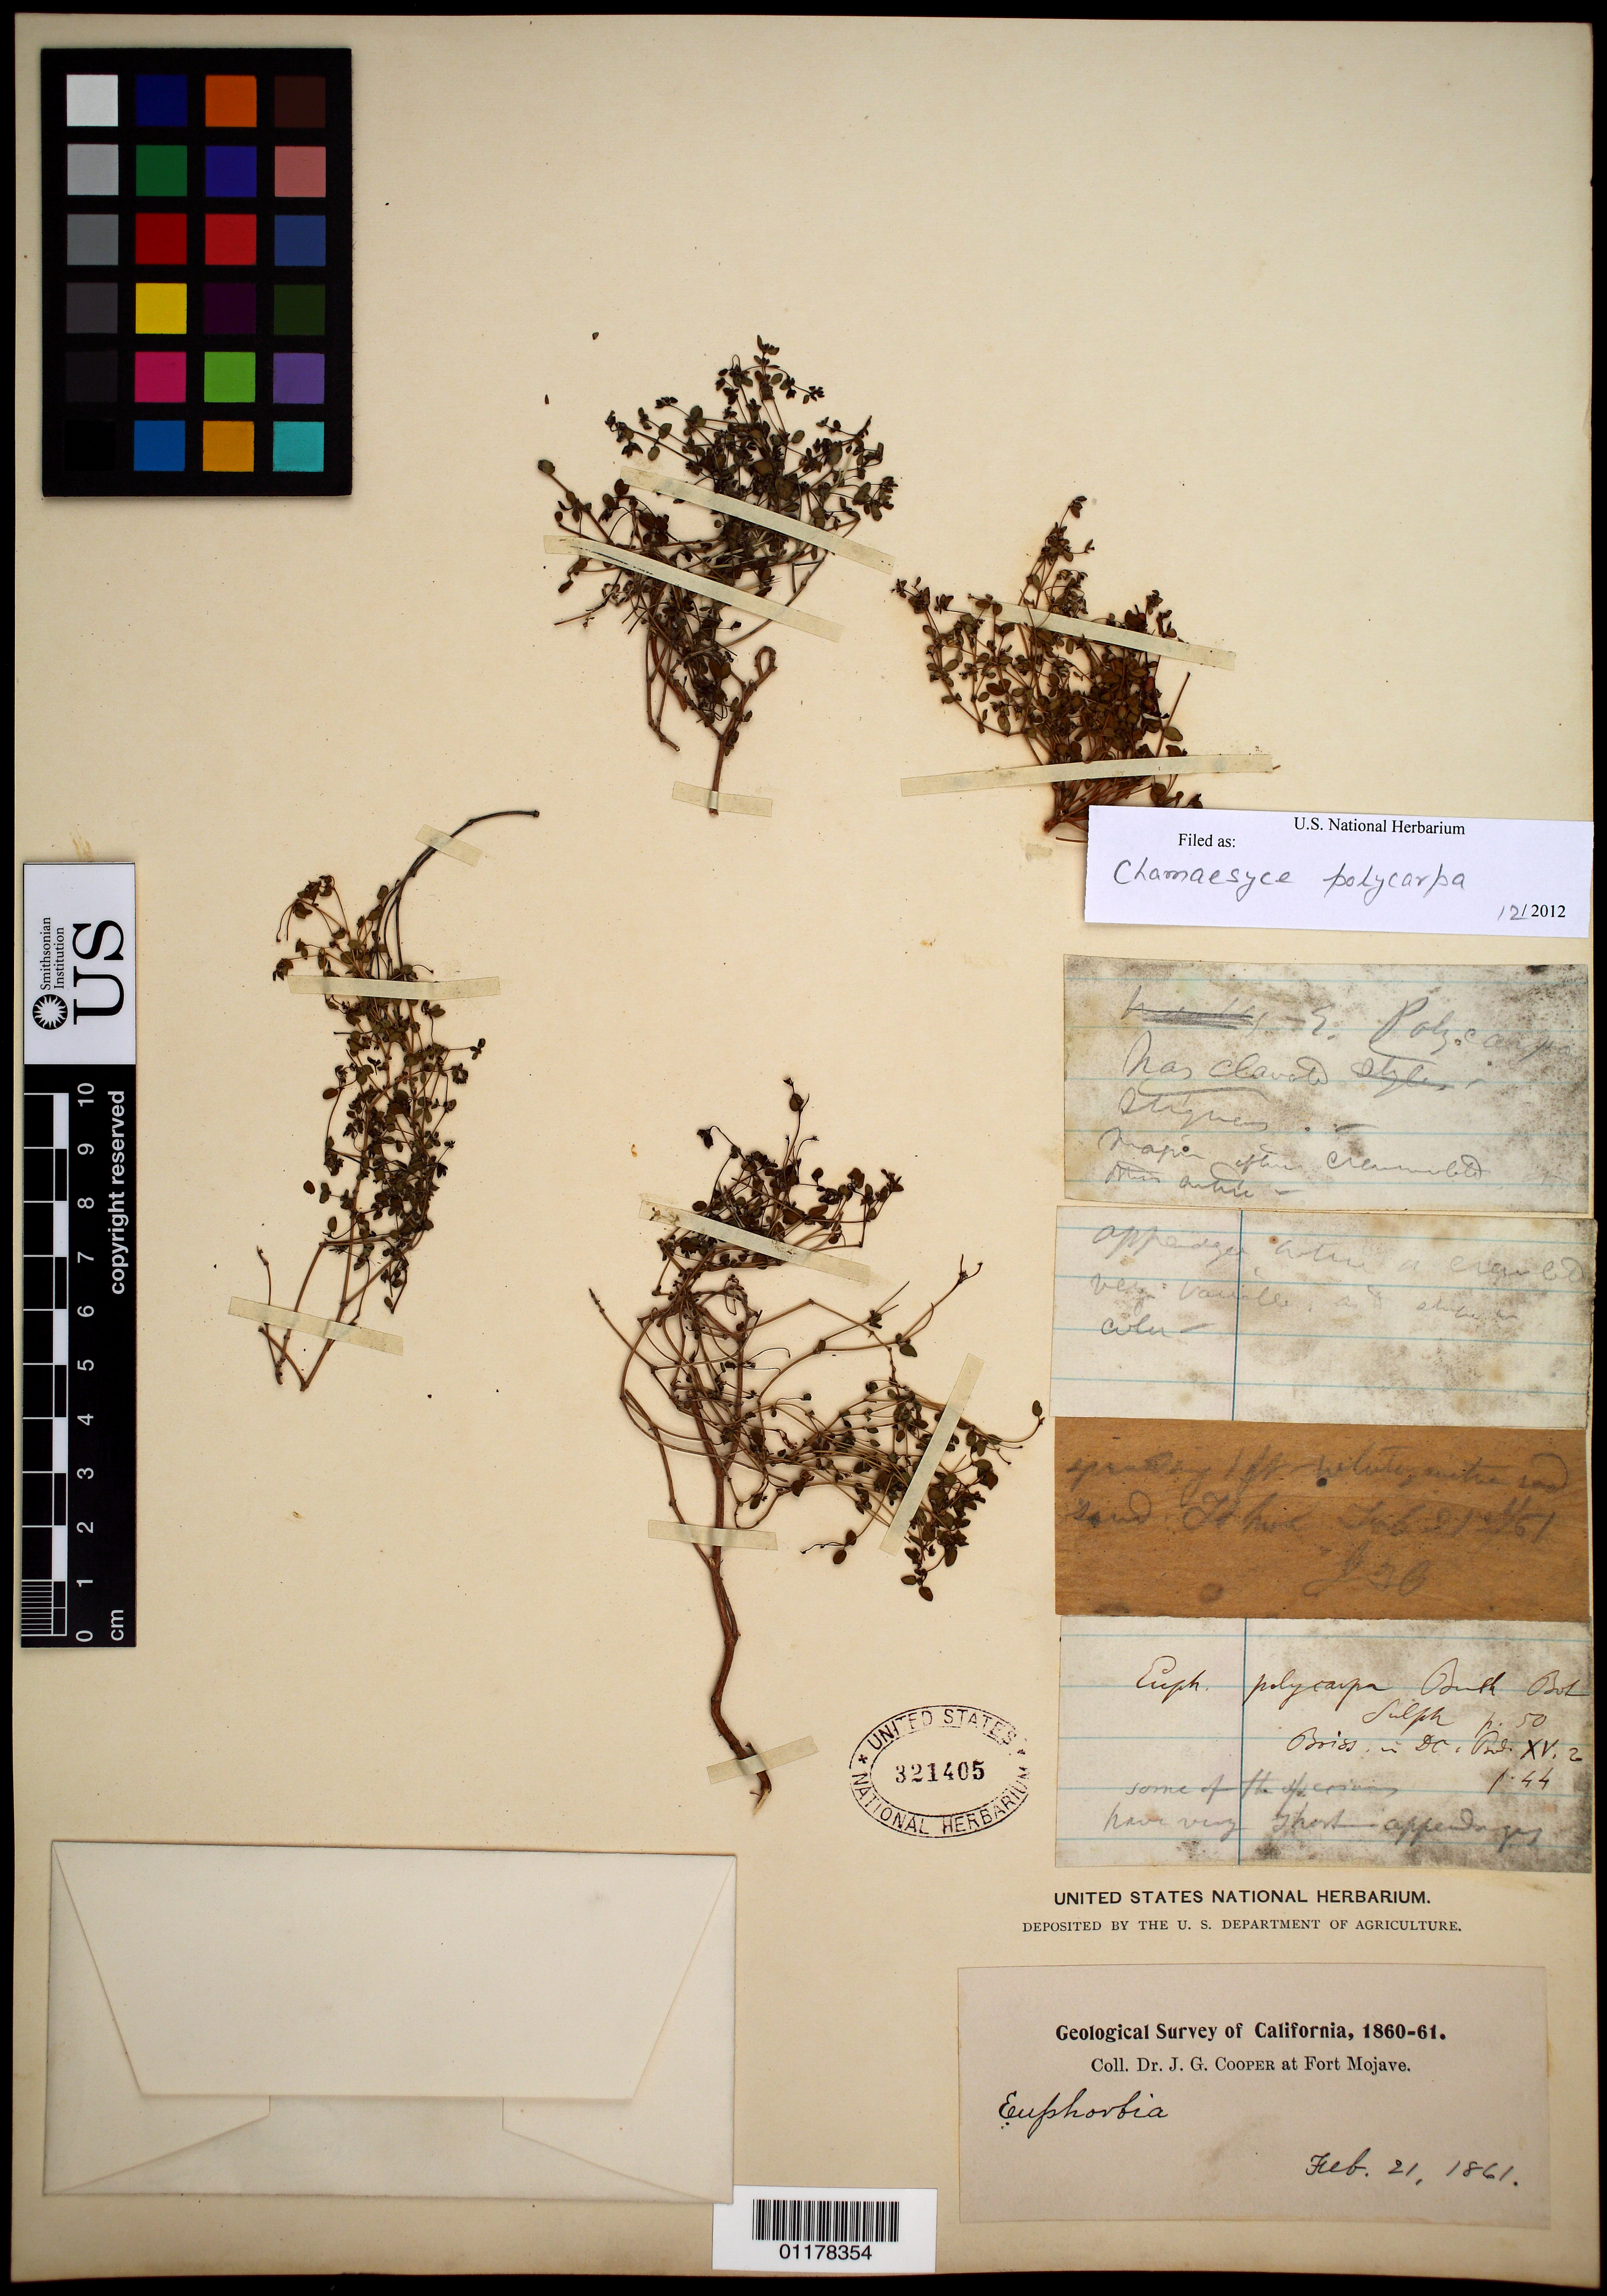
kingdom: Plantae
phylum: Tracheophyta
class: Magnoliopsida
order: Malpighiales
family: Euphorbiaceae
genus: Euphorbia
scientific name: Euphorbia polycarpa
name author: Benth.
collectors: J. G. Cooper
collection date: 1861-02-21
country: United States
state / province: California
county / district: San Bernardino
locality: Fort Mojave.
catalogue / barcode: US 321405